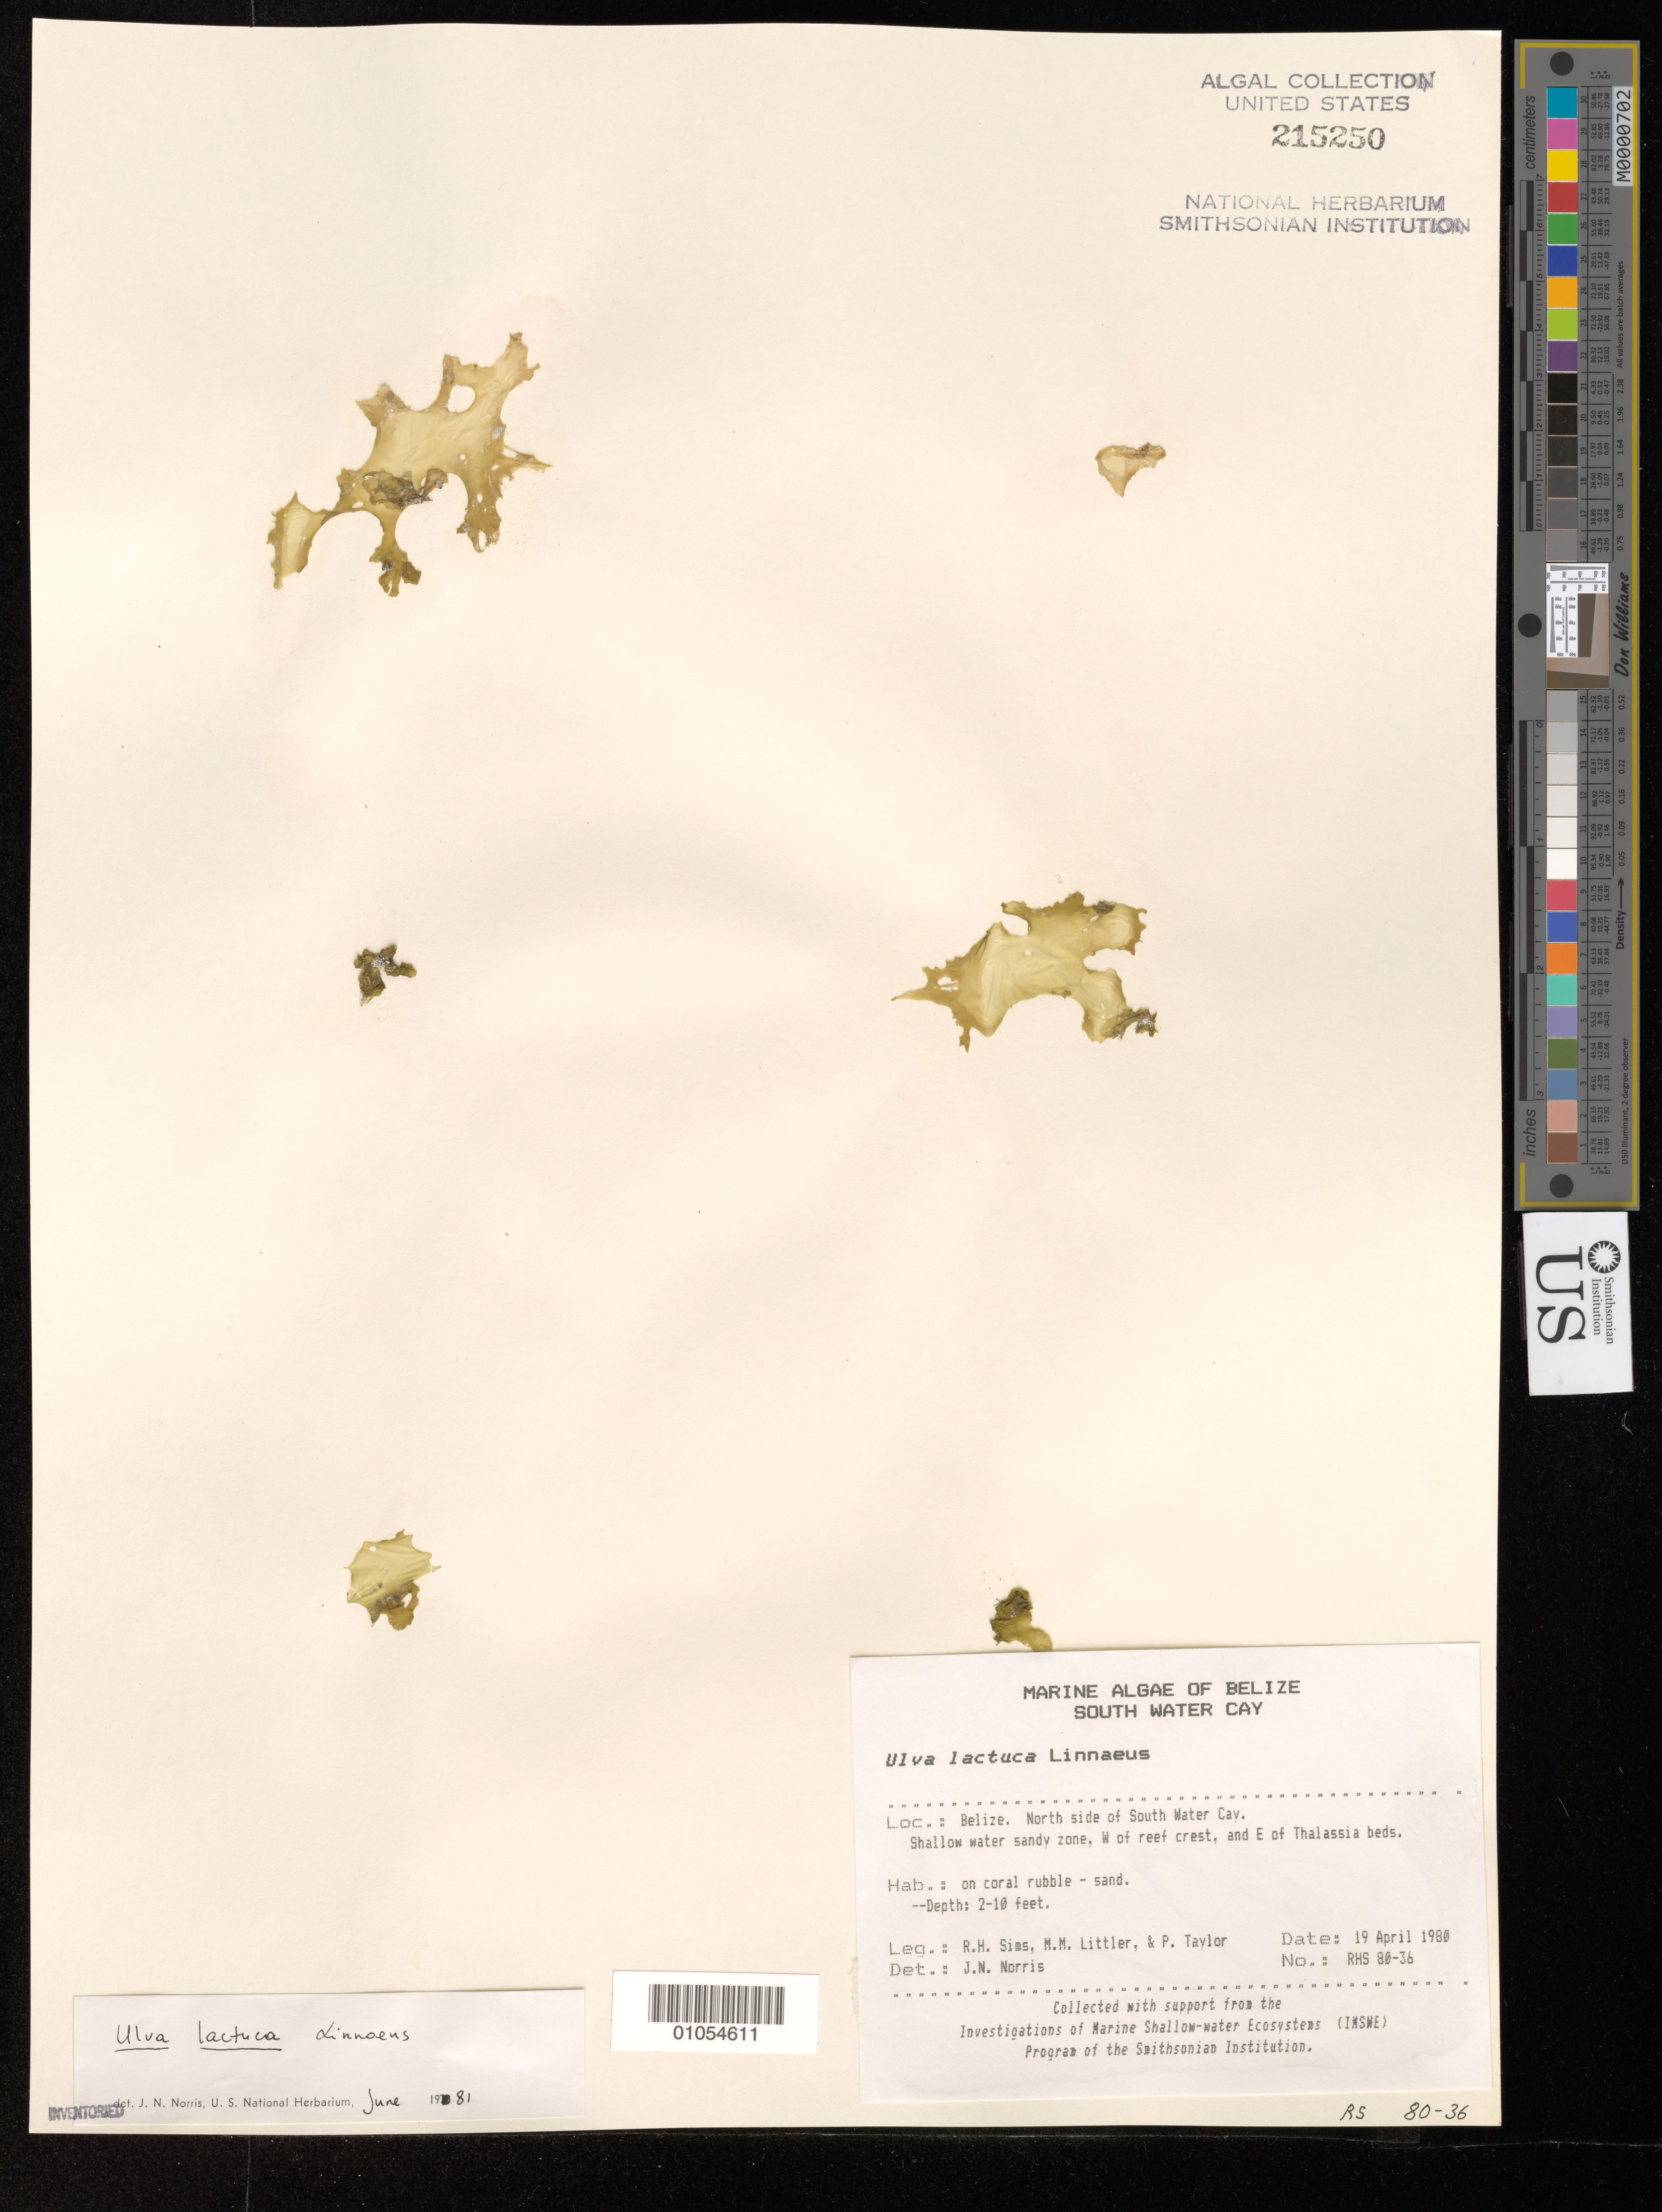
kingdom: Plantae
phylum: Chlorophyta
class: Ulvophyceae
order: Ulvales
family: Ulvaceae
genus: Ulva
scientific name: Ulva lactuca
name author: L.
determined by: Norris, James N.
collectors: R. H. Sims, M. M. Littler & P. R. Taylor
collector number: RHS 80-36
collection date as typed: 19 Apr 1980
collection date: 1980-04-19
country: Belize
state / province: Stann Creek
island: South Water Cay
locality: North side of South Water Cay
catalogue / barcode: US 215250